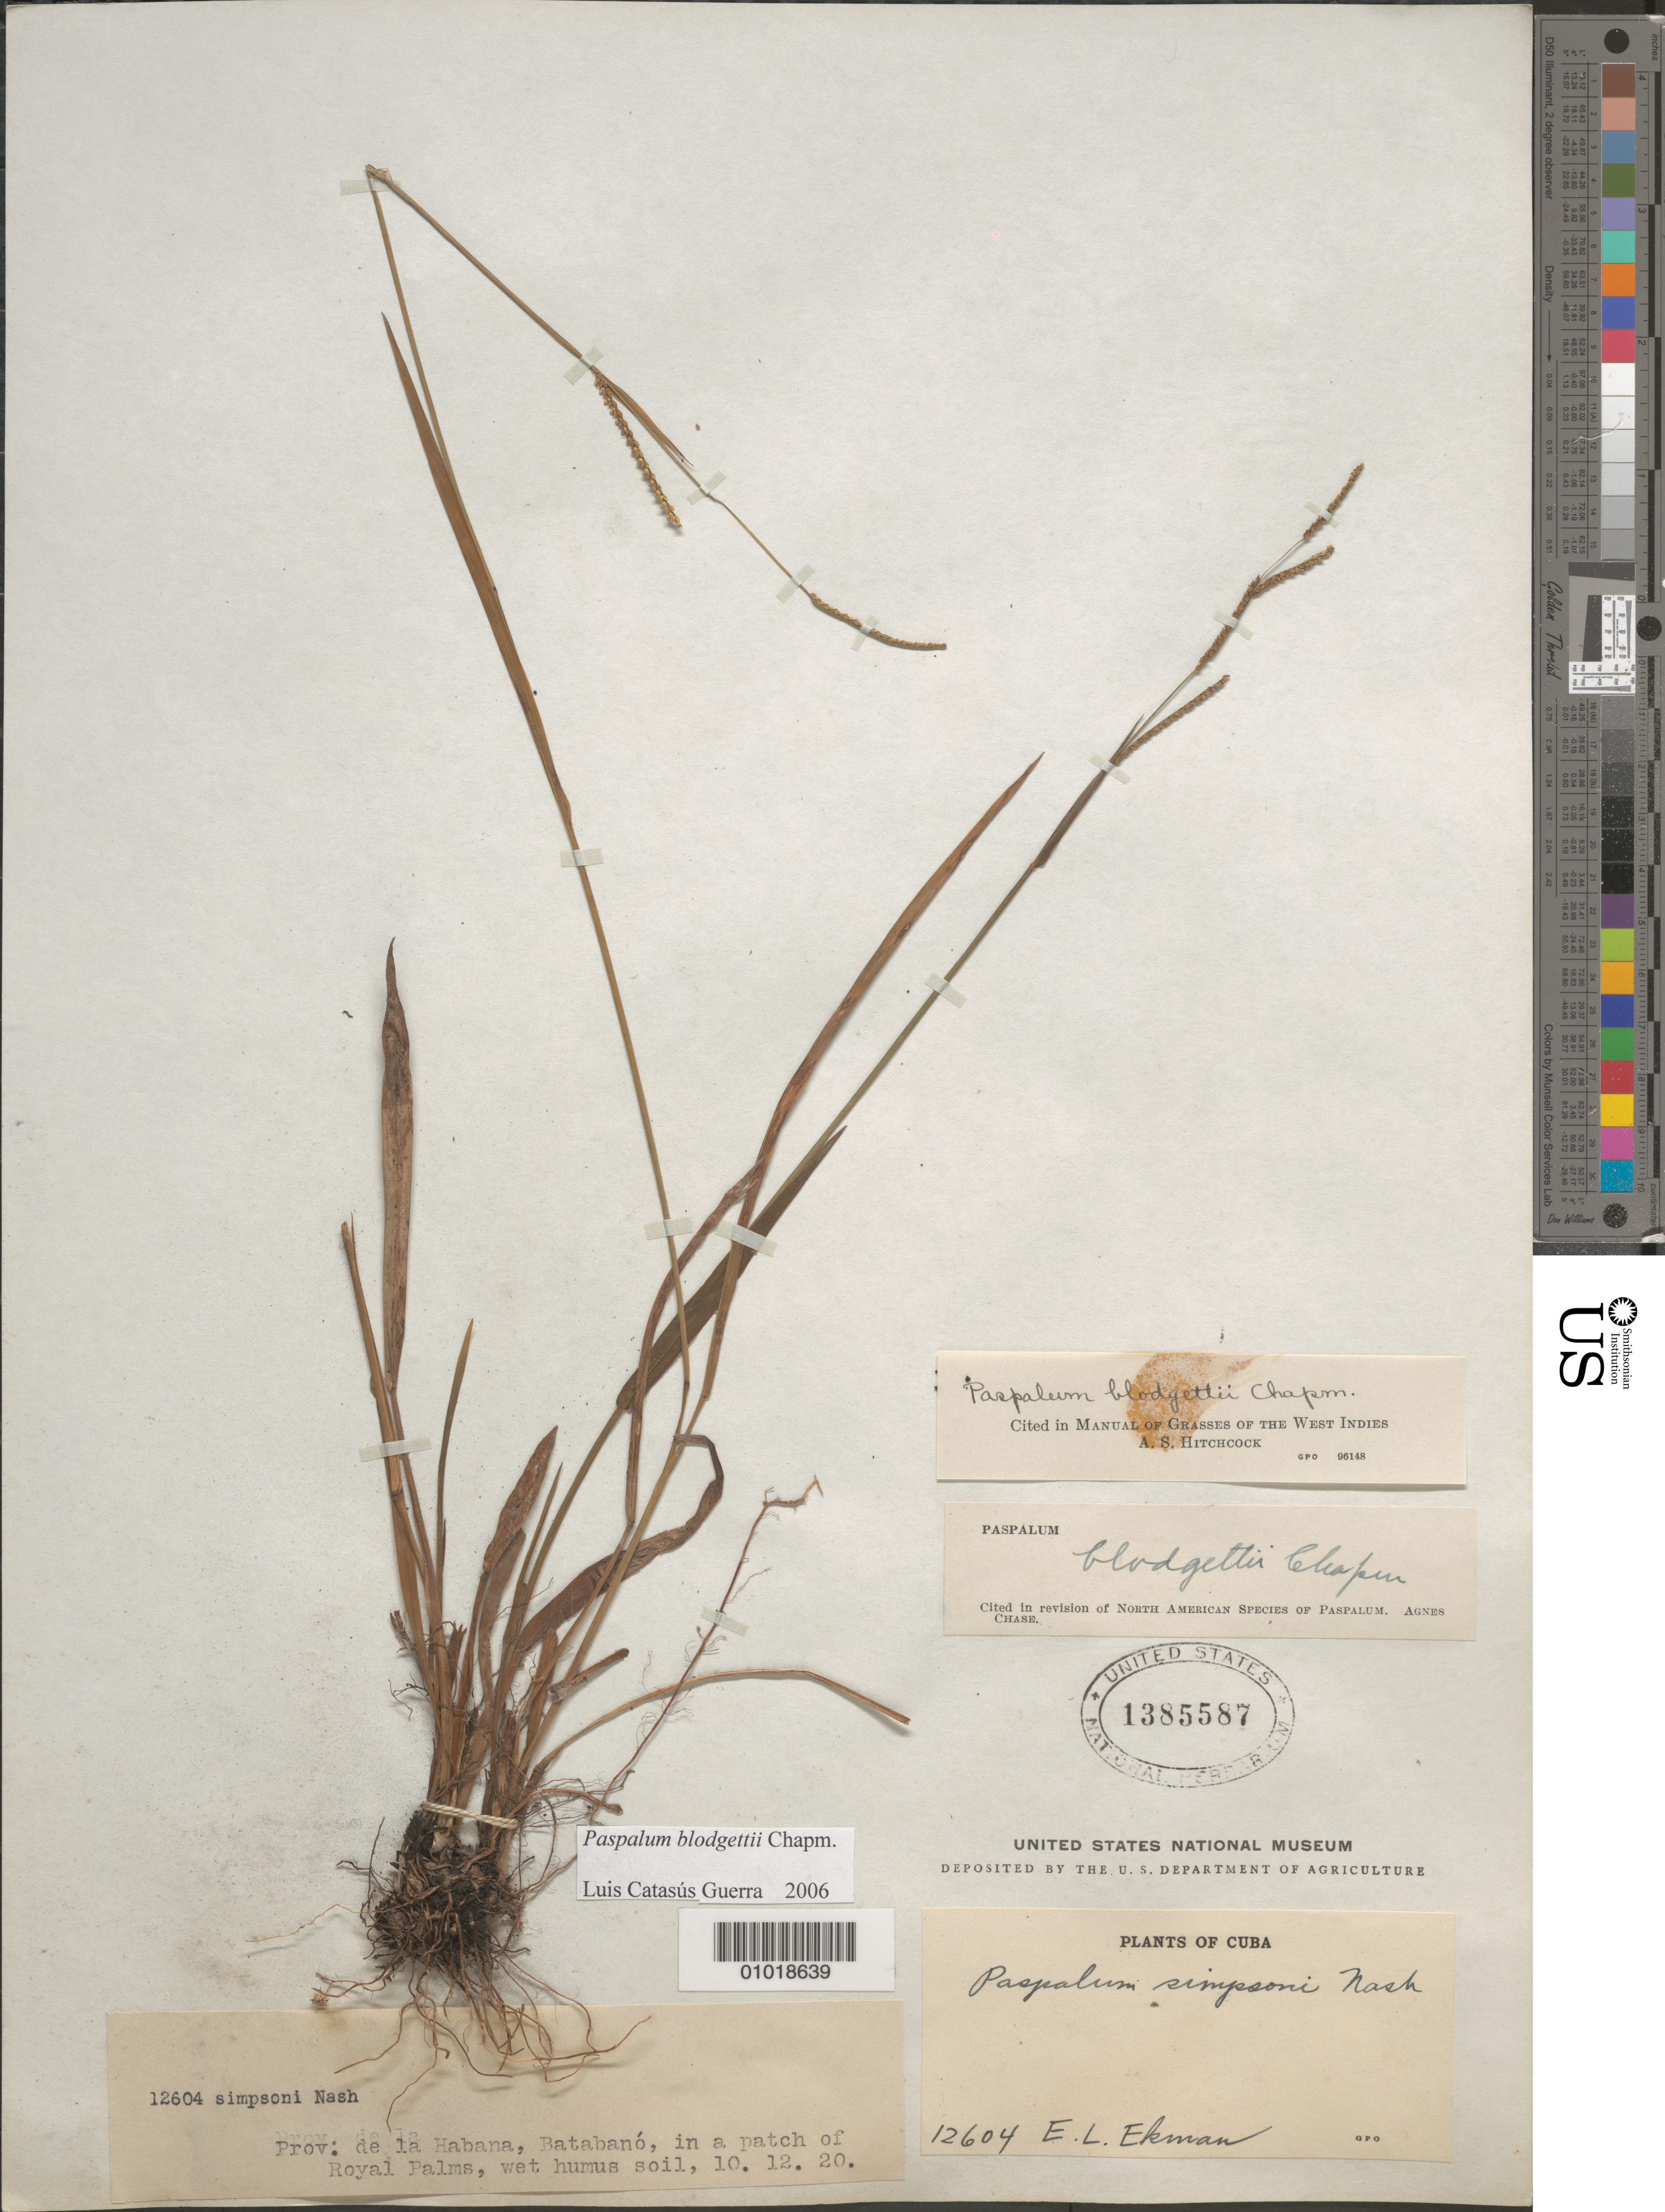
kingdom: Plantae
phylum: Tracheophyta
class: Liliopsida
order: Poales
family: Poaceae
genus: Paspalum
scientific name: Paspalum blodgettii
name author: Chapm.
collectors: E. L. Ekman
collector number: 12604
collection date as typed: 10 Dec 1920 or 12 Oct 1920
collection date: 1920-10-12 or 1920-12-10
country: Cuba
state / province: La Habana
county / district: Batabanó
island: Cuba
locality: In a patch of ROyal Palms, wet humus soil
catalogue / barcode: US 1385587